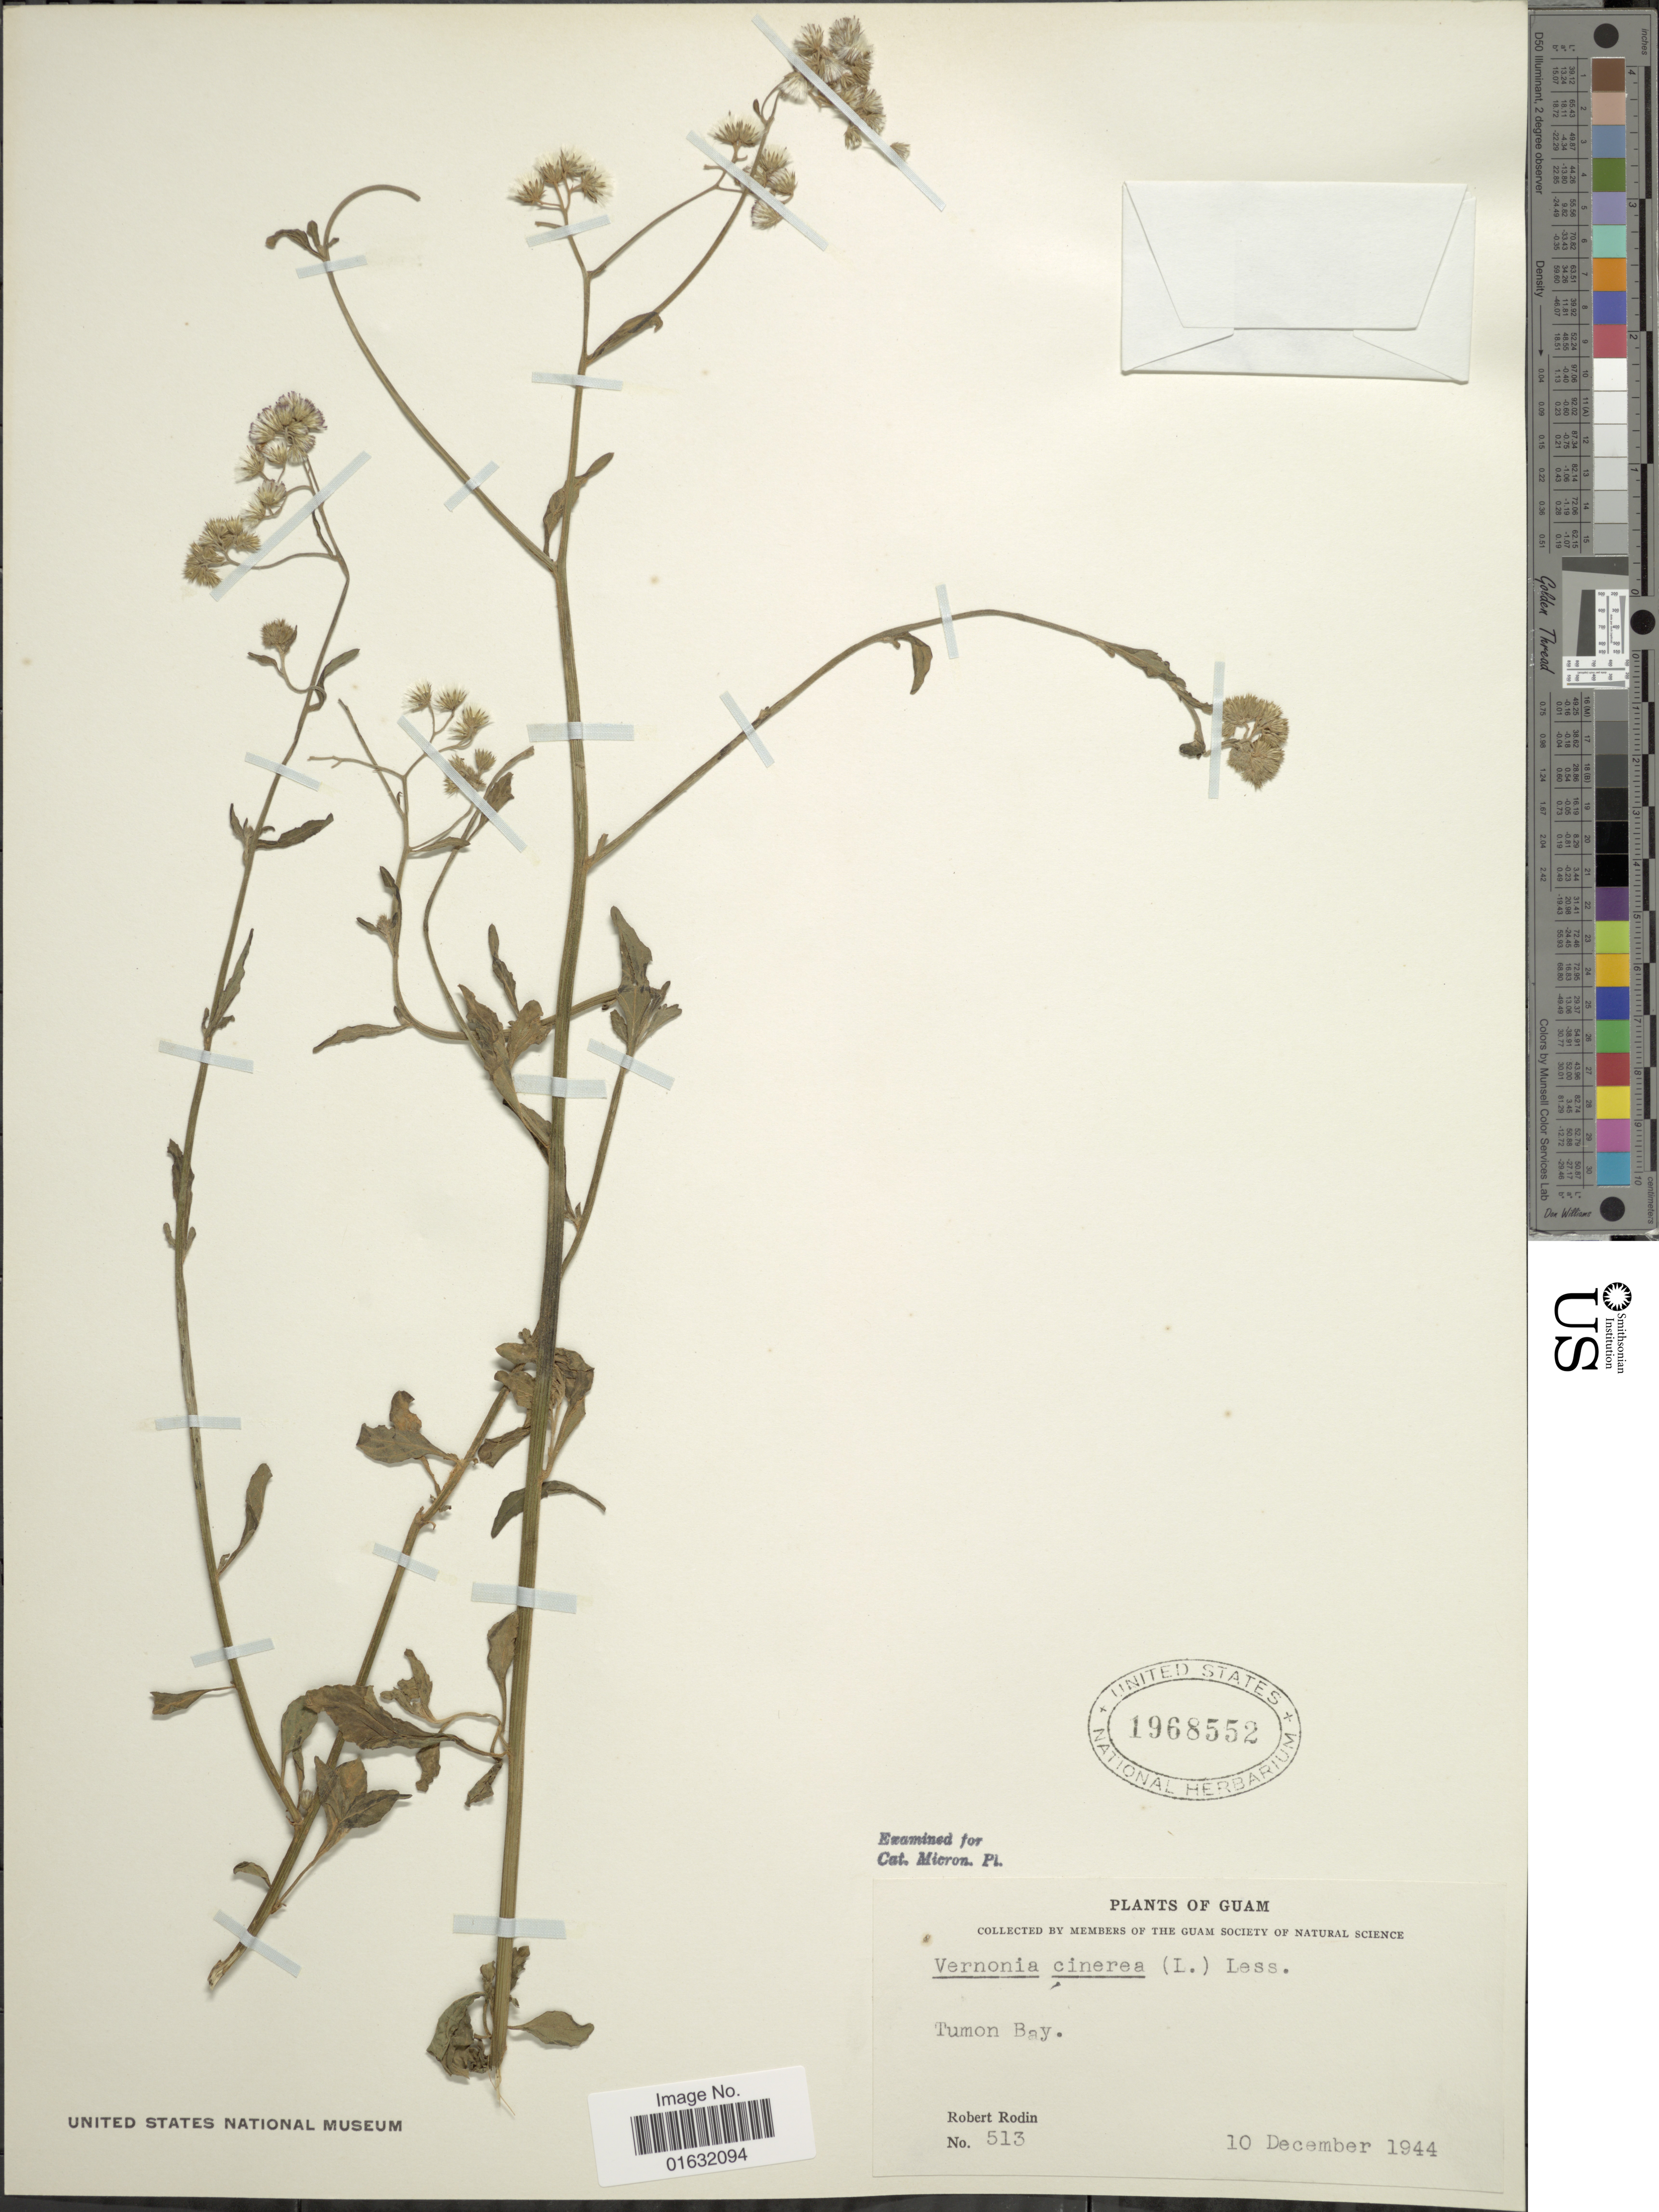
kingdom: Plantae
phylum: Tracheophyta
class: Magnoliopsida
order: Asterales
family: Asteraceae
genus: Cyanthillium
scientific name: Cyanthillium cinereum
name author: (L.) H. Rob.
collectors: R. Rodin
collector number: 513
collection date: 1944-12-10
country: Guam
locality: Guam, Tumon Bay.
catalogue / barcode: US 1968552